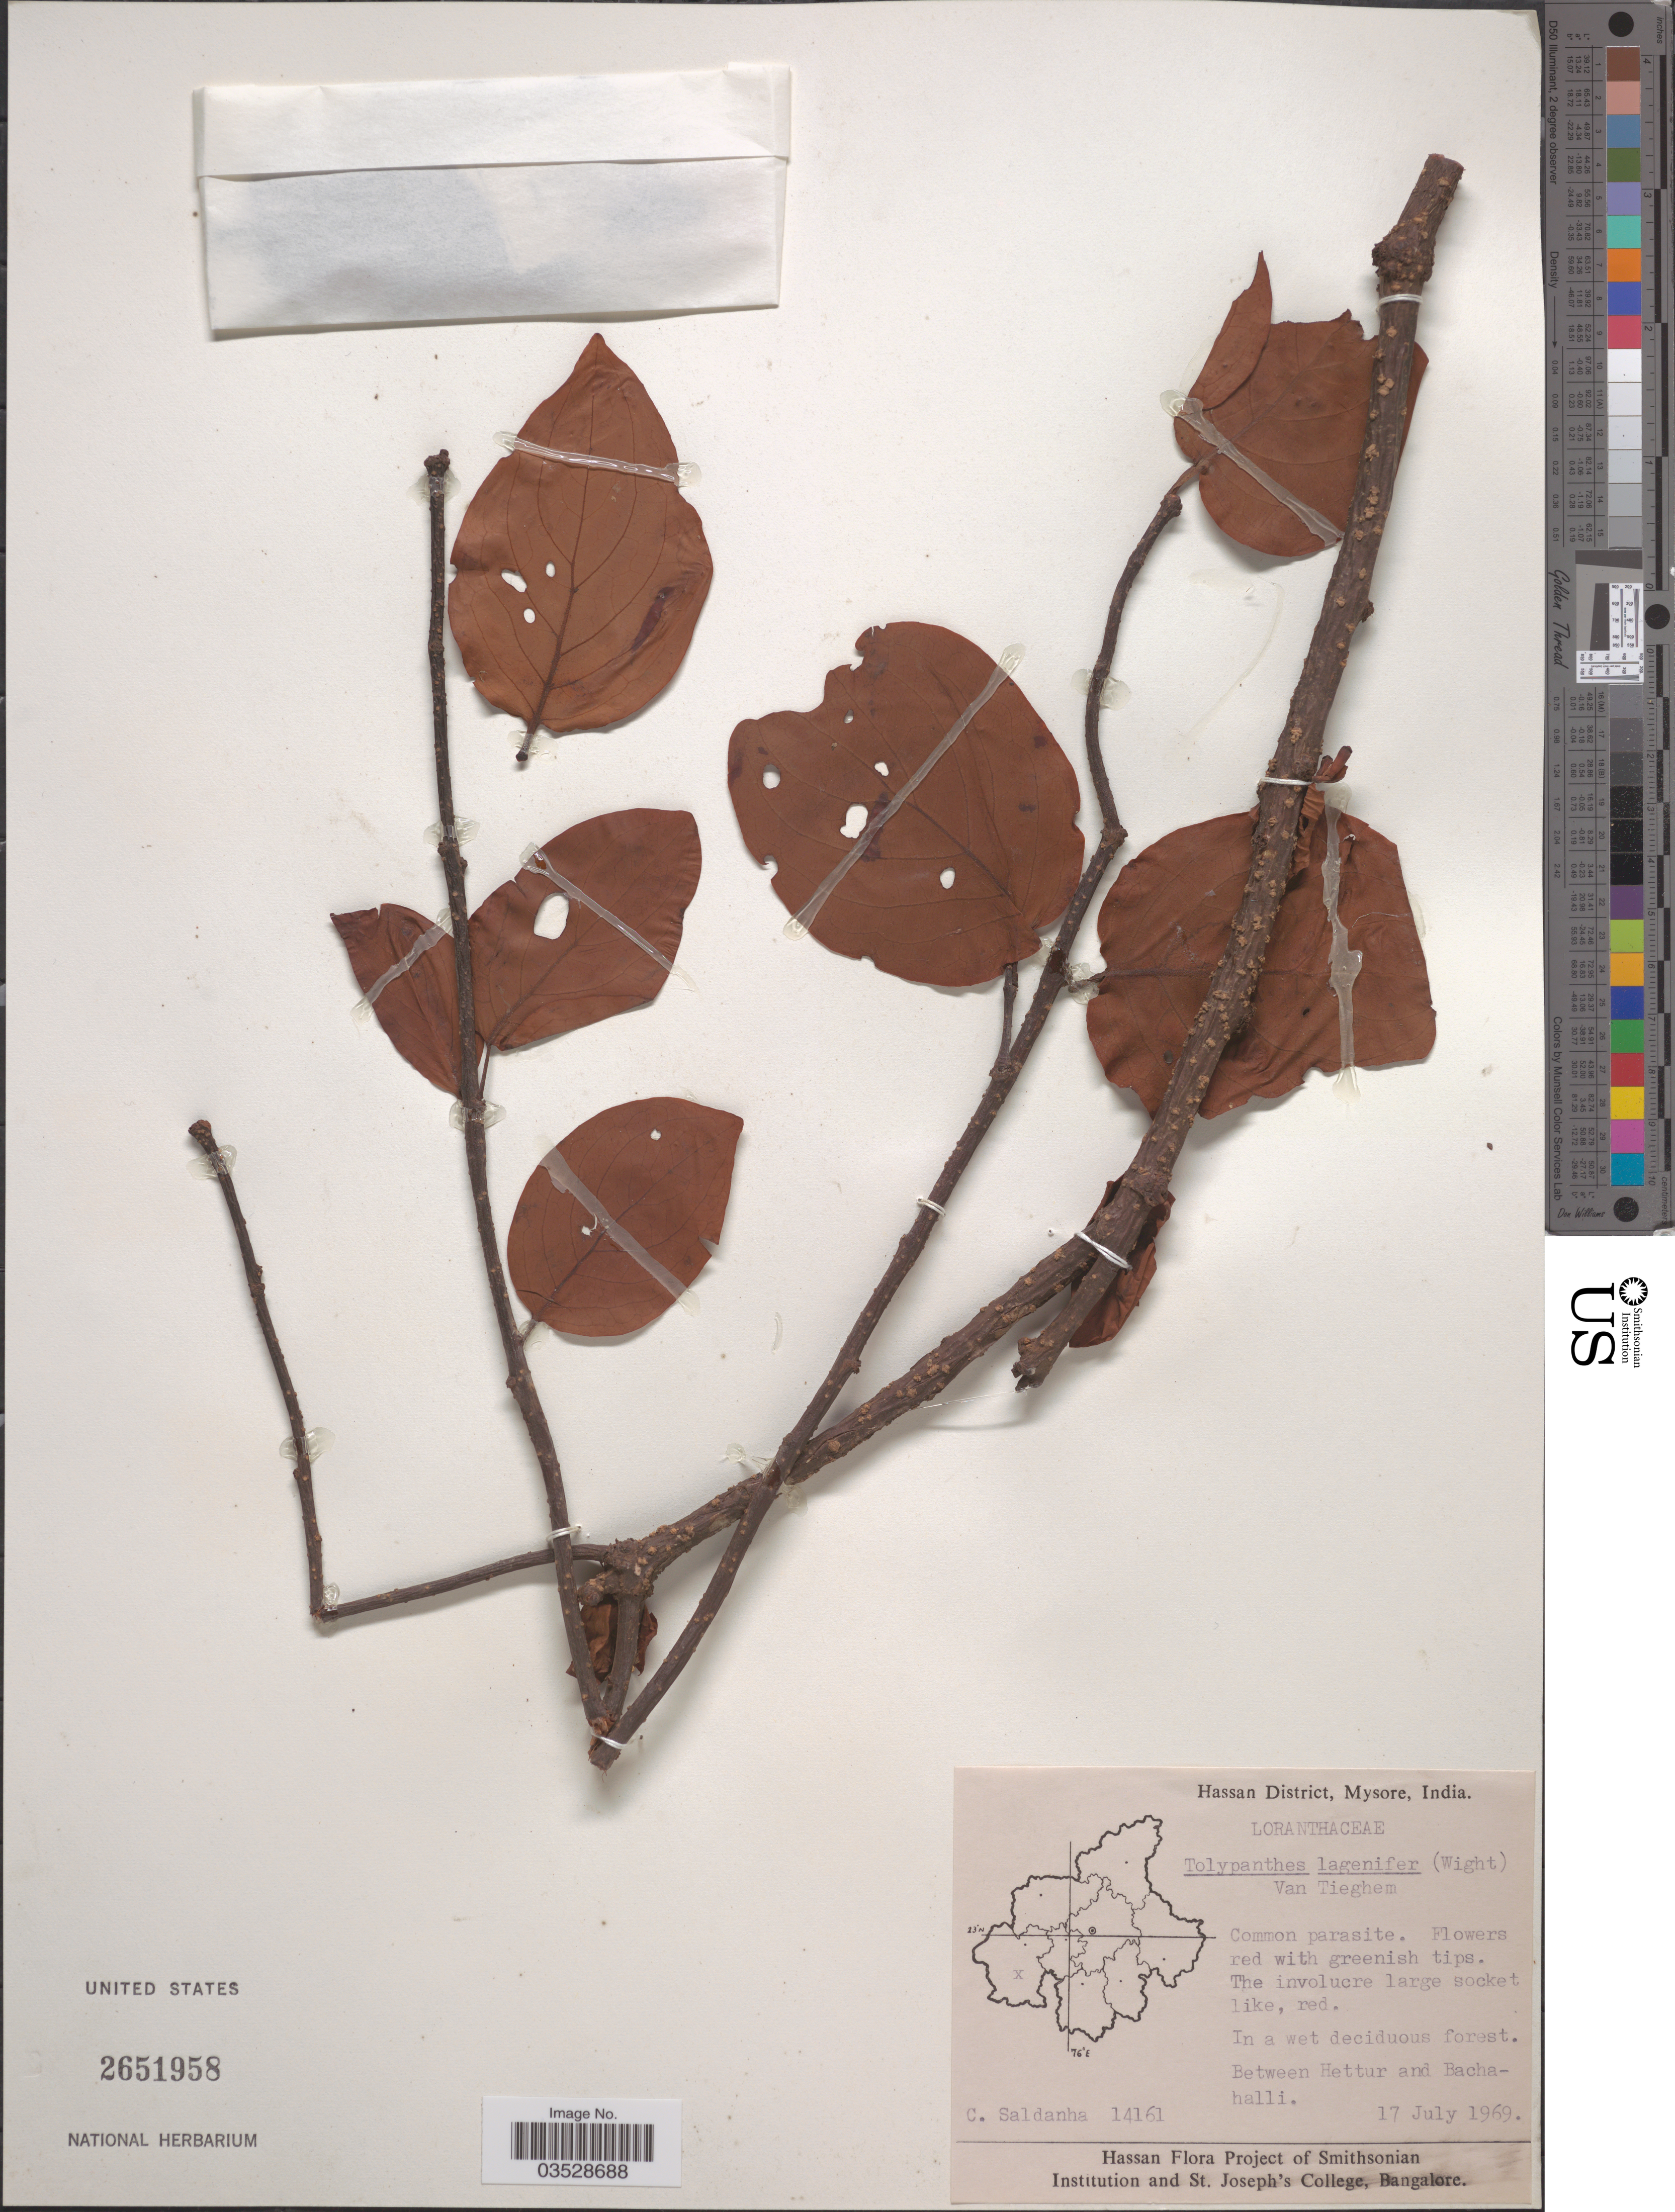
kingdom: Plantae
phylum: Tracheophyta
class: Magnoliopsida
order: Santalales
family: Loranthaceae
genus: Tolypanthus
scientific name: Tolypanthus lageniferus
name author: Tiegh.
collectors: C. Saldanha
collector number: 14161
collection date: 1969-07-17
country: India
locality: Hassan District, Mysore. Between Hettur and Bachahalli.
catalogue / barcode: US 2651958